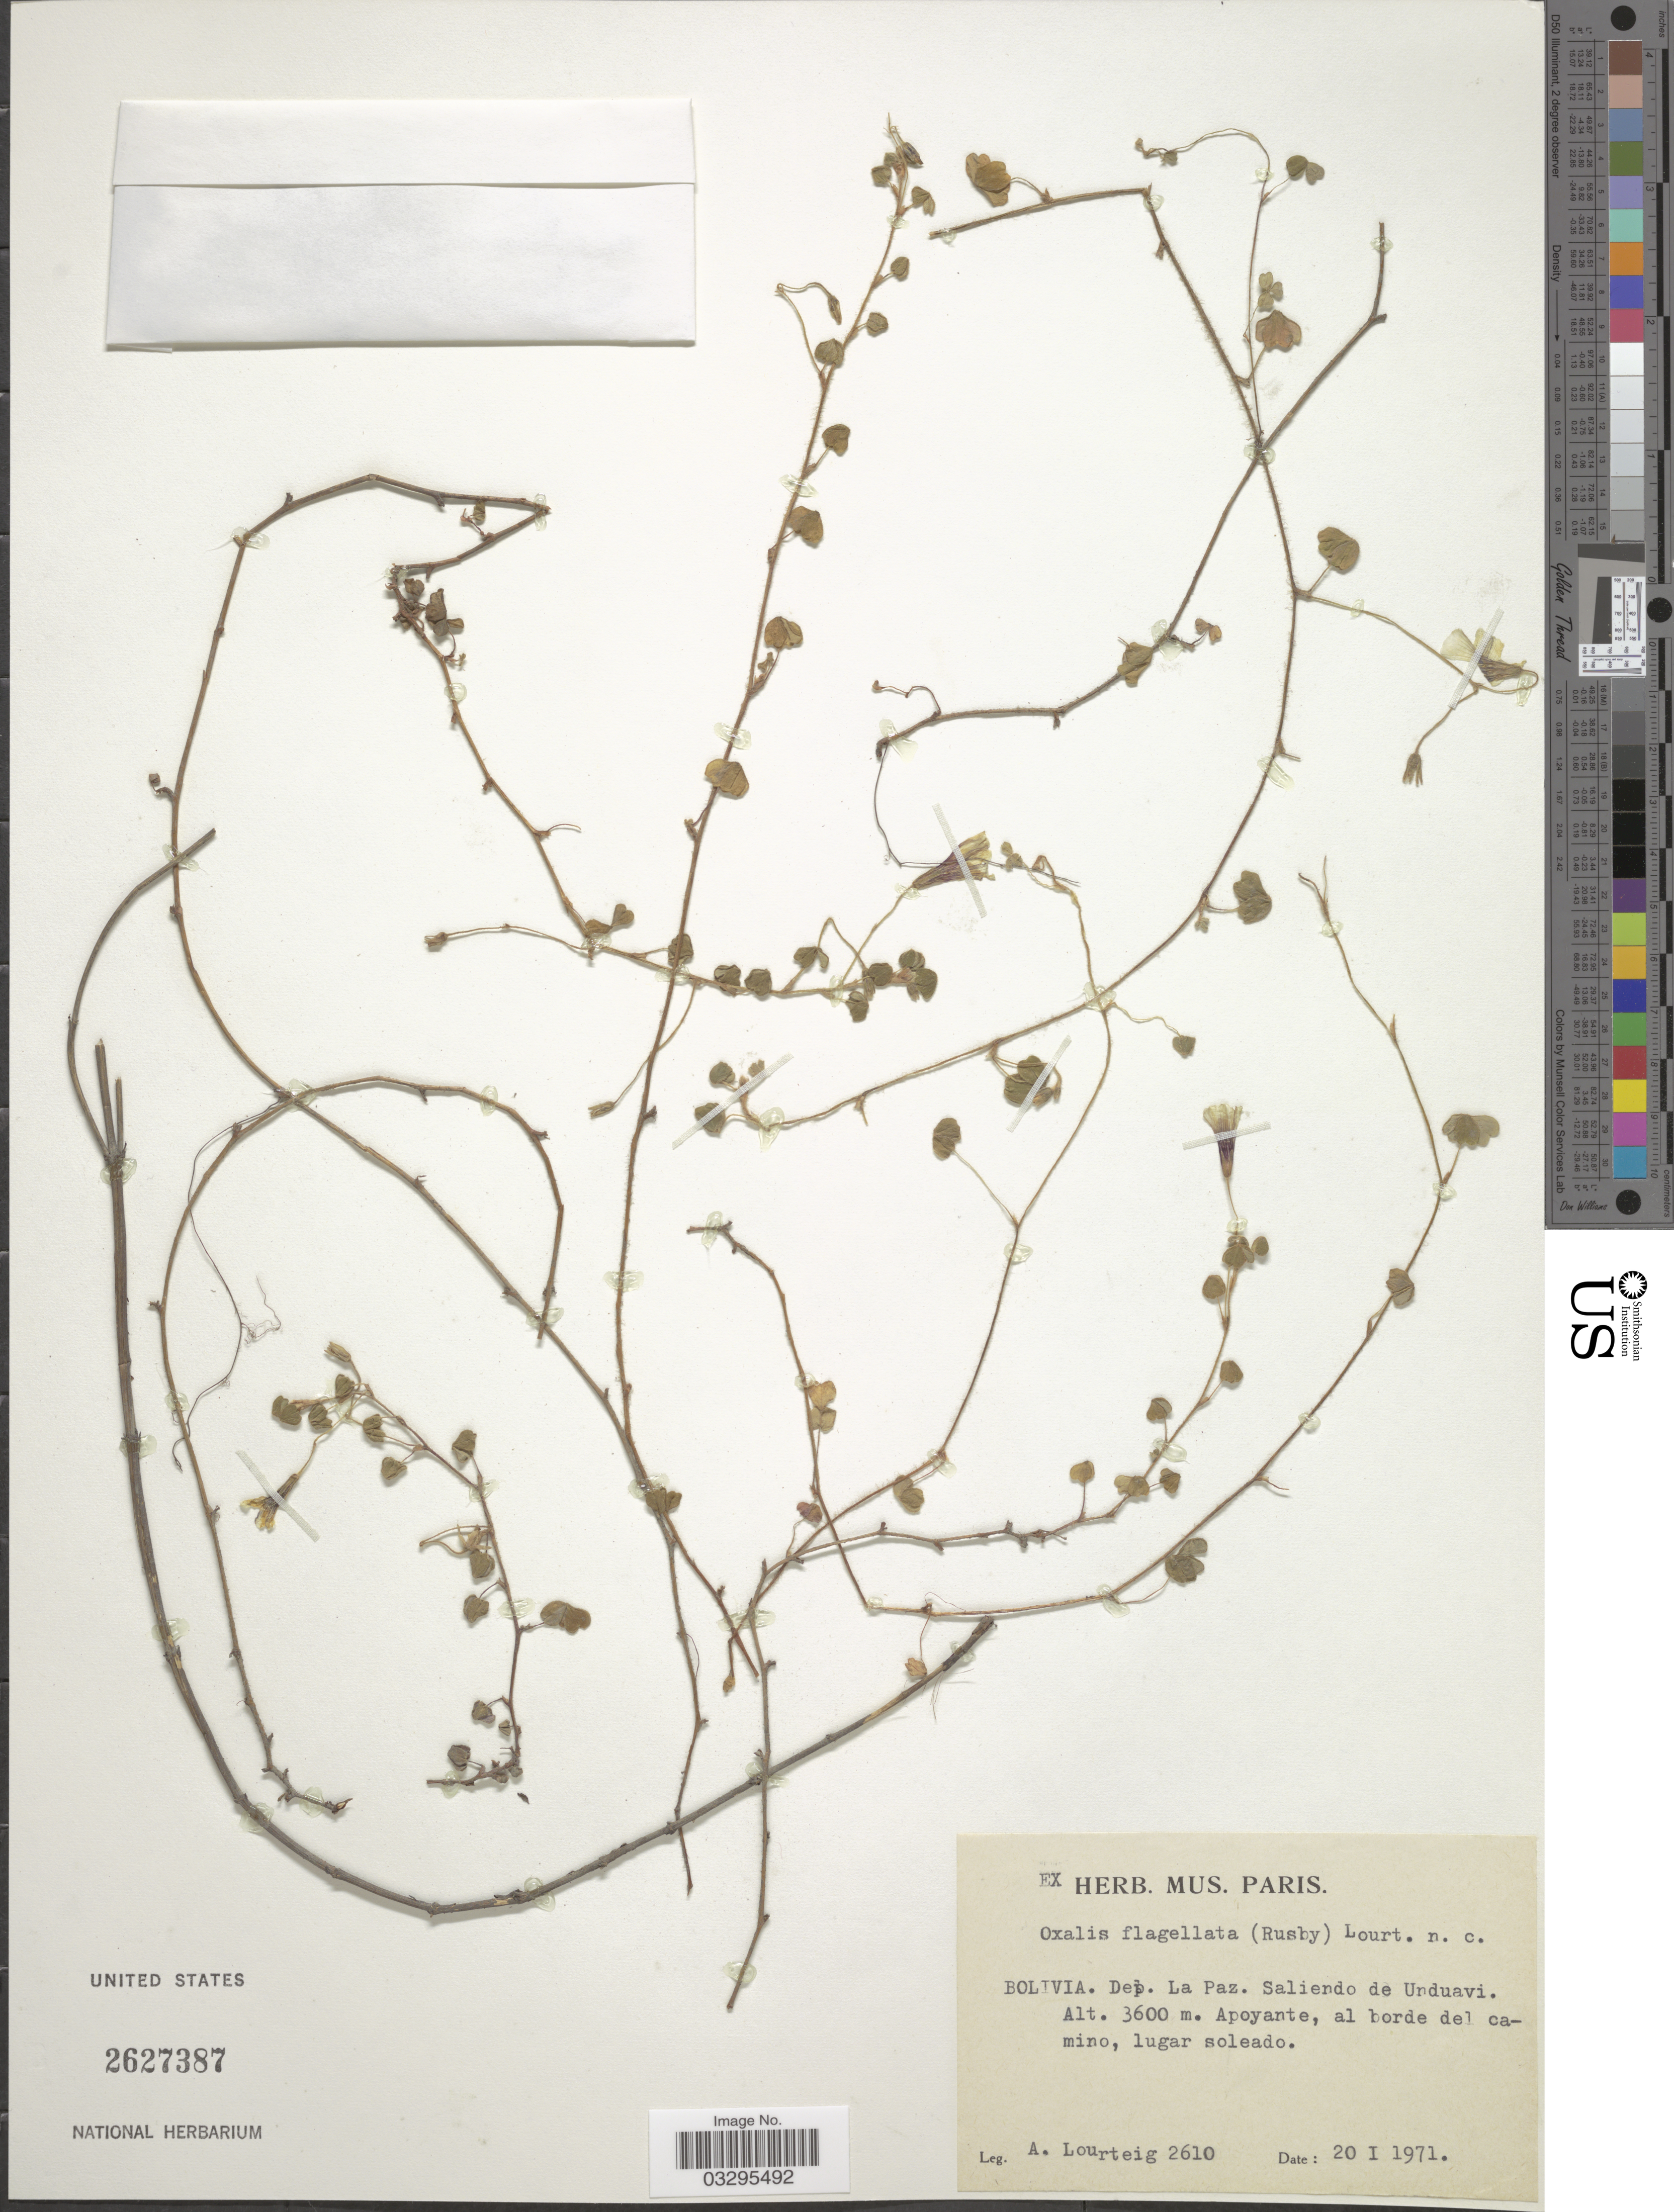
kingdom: Plantae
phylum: Tracheophyta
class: Magnoliopsida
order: Oxalidales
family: Oxalidaceae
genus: Oxalis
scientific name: Oxalis flagellata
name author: (Rusby) Lourteig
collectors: A. Lourteig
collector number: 2610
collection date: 1971-01-20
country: Bolivia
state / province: La Paz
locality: Dep. La Paz. Saliendo de Unduavi. Apoyante, al borde del camino.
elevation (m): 3600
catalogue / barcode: US 2627387